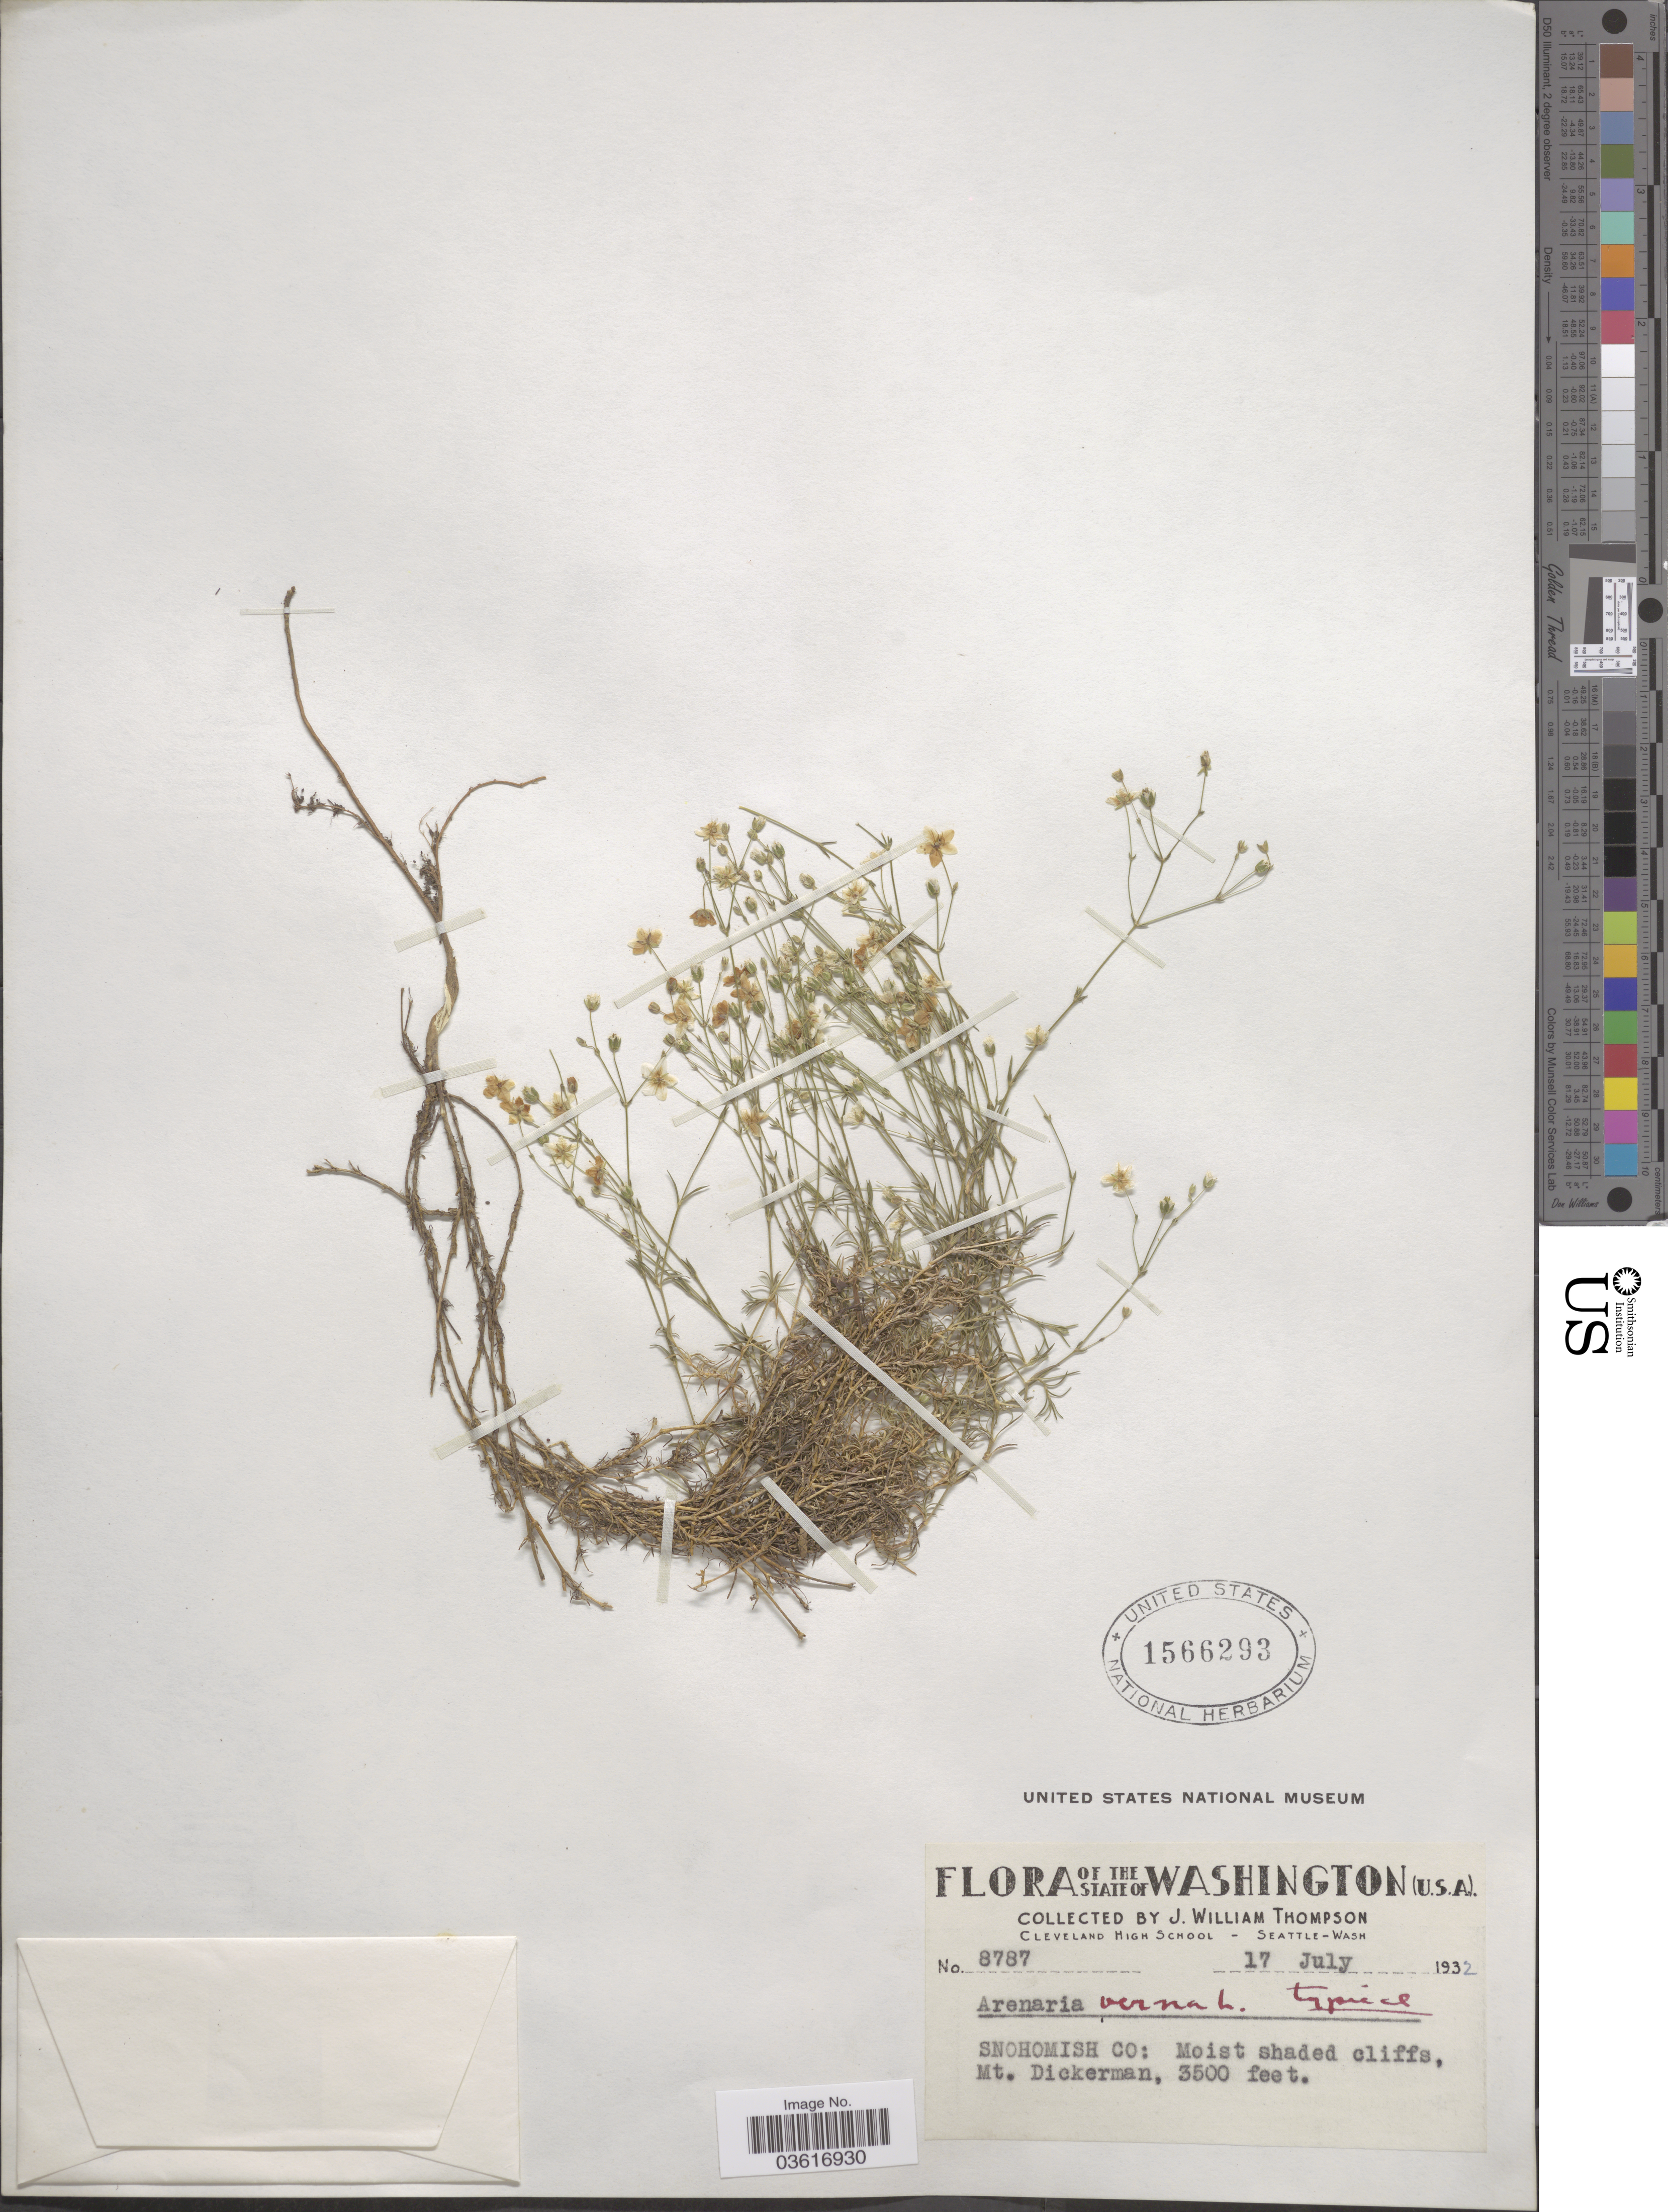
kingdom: Plantae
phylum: Tracheophyta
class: Magnoliopsida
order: Caryophyllales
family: Caryophyllaceae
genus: Minuartia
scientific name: Minuartia verna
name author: (L.) Hiern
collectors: J. W. Thompson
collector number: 8787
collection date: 1932-07-17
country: United States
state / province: Washington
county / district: Snohomish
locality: Snohomish Co: Mt. Dickerman.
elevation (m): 1067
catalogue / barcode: US 1566293